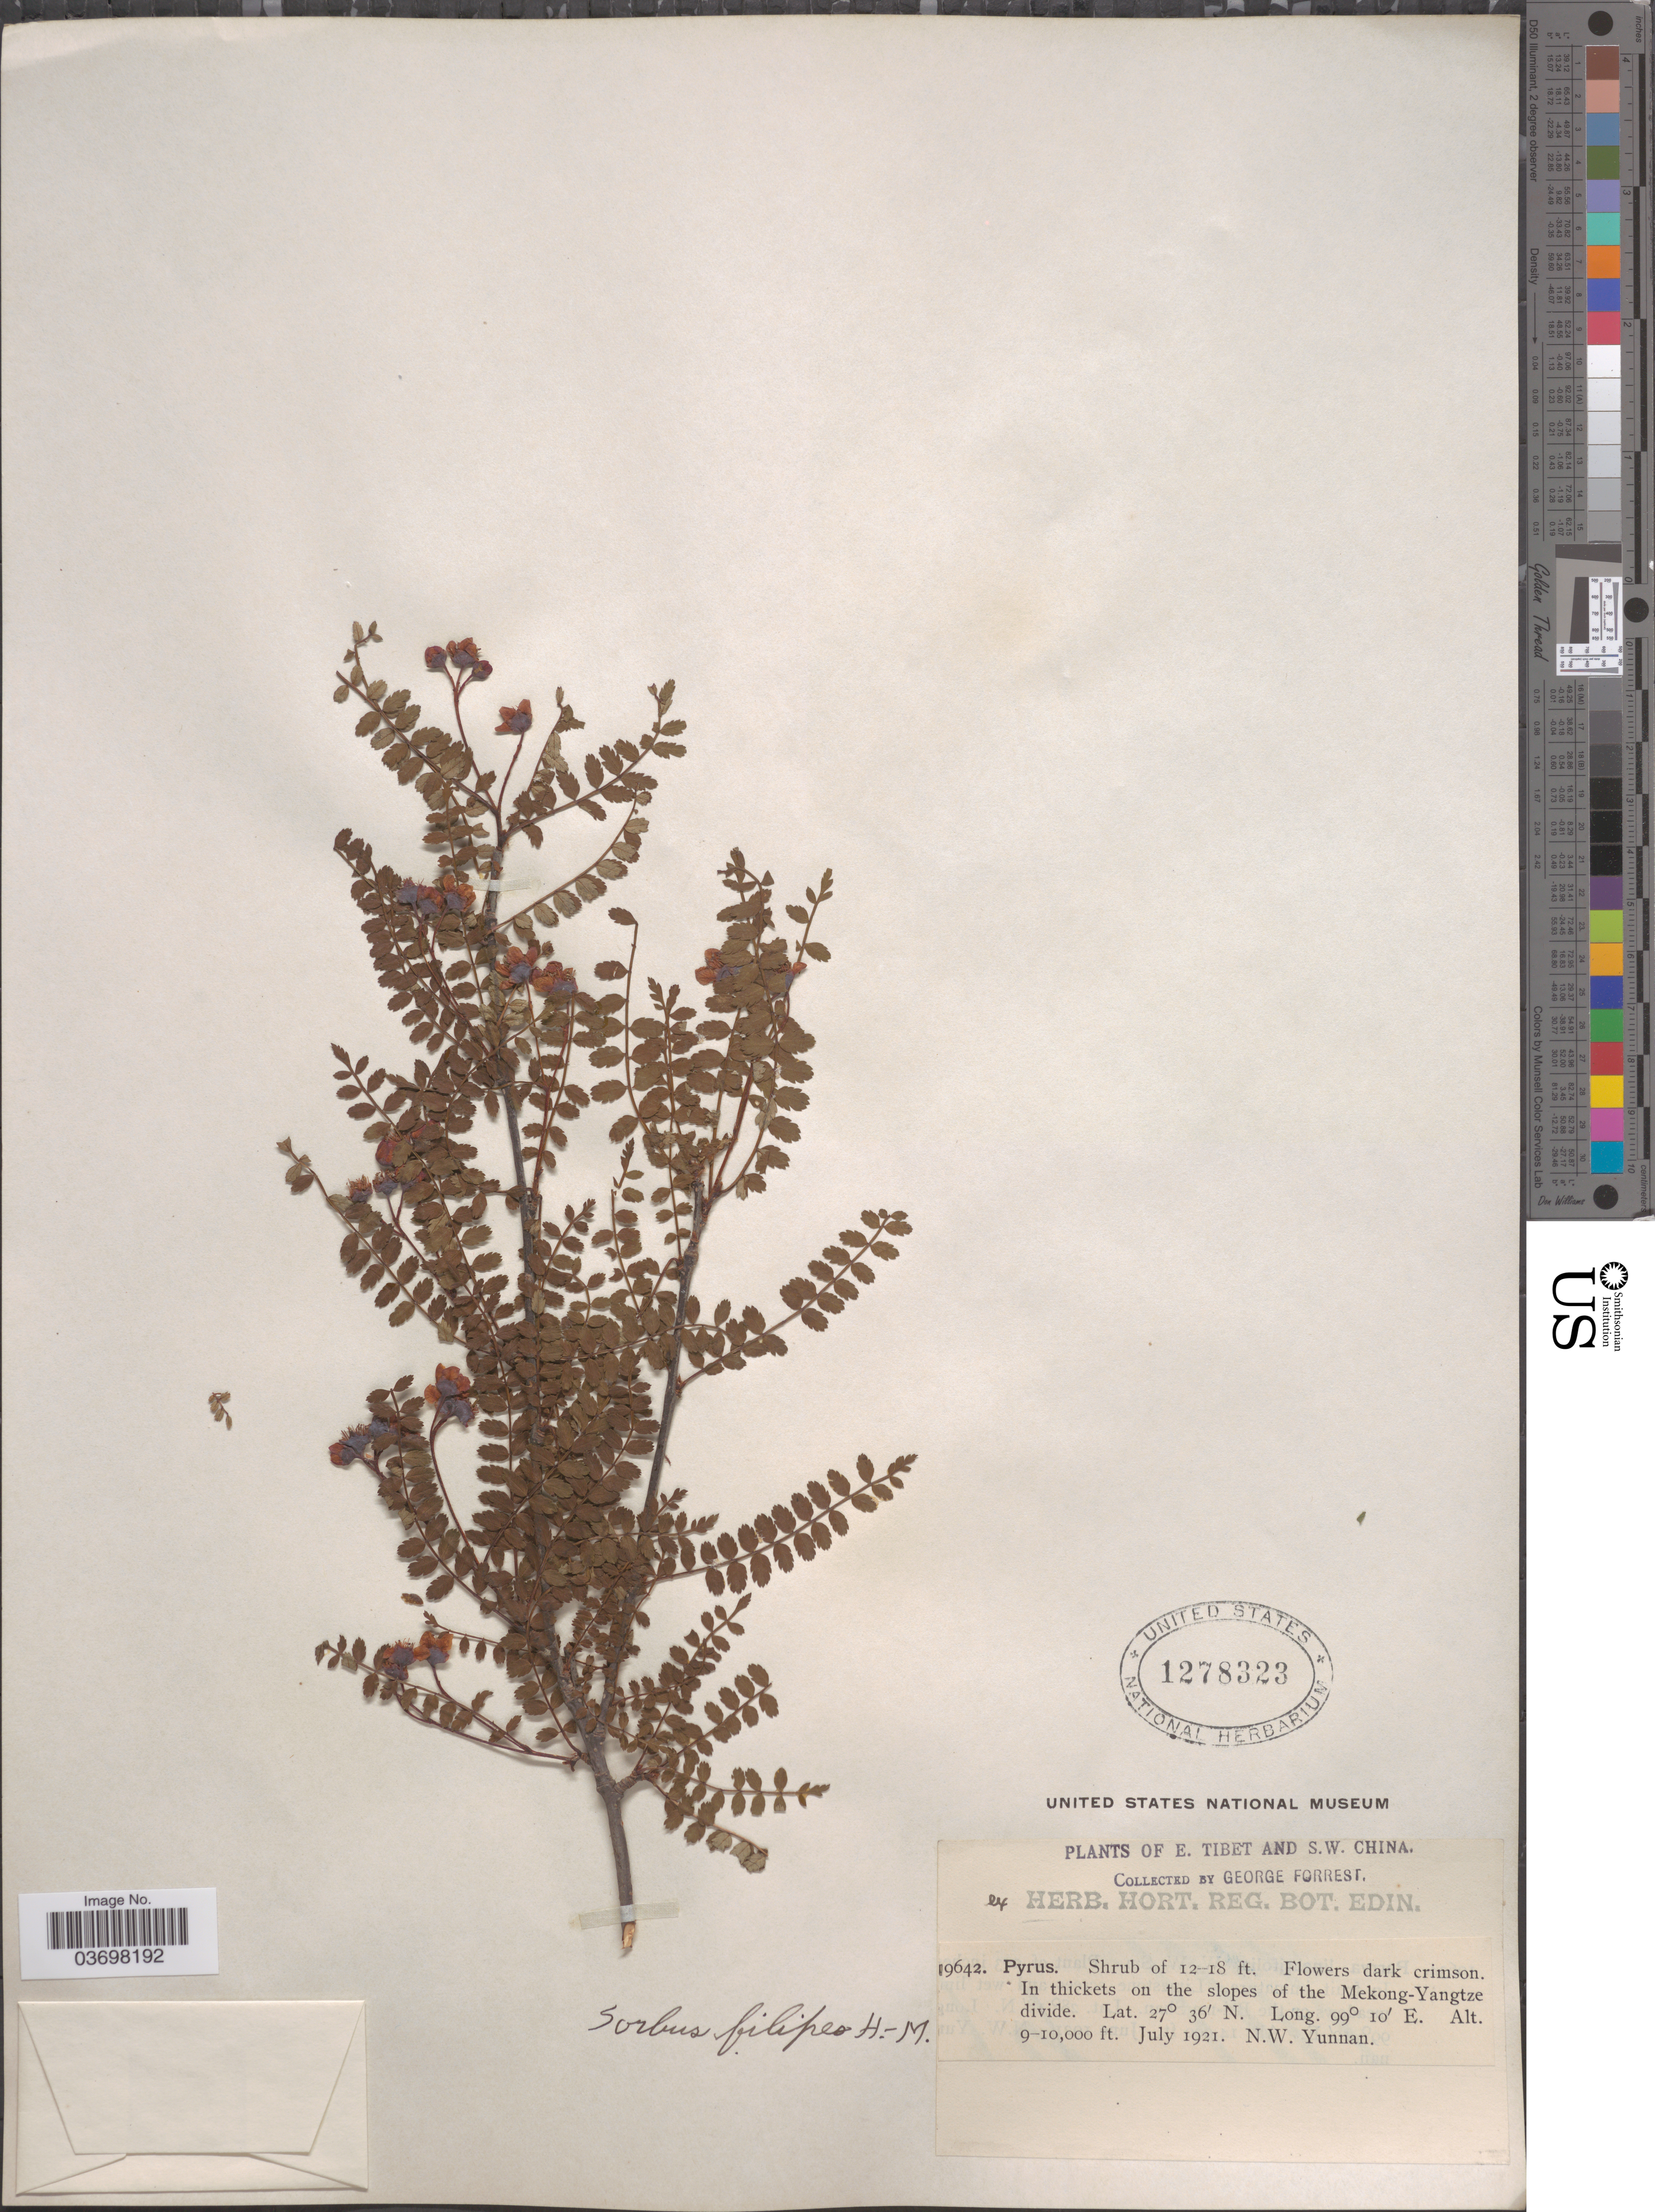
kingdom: Plantae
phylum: Tracheophyta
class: Magnoliopsida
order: Rosales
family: Rosaceae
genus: Sorbus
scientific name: Sorbus filipes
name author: Hand.-Mazz.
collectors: G. Forrest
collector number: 19642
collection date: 1921-07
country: China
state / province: Yunnan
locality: S.W. China. In thickets on the slopes of the Mekong-Yangtze divide.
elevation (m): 2743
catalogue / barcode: US 1278323